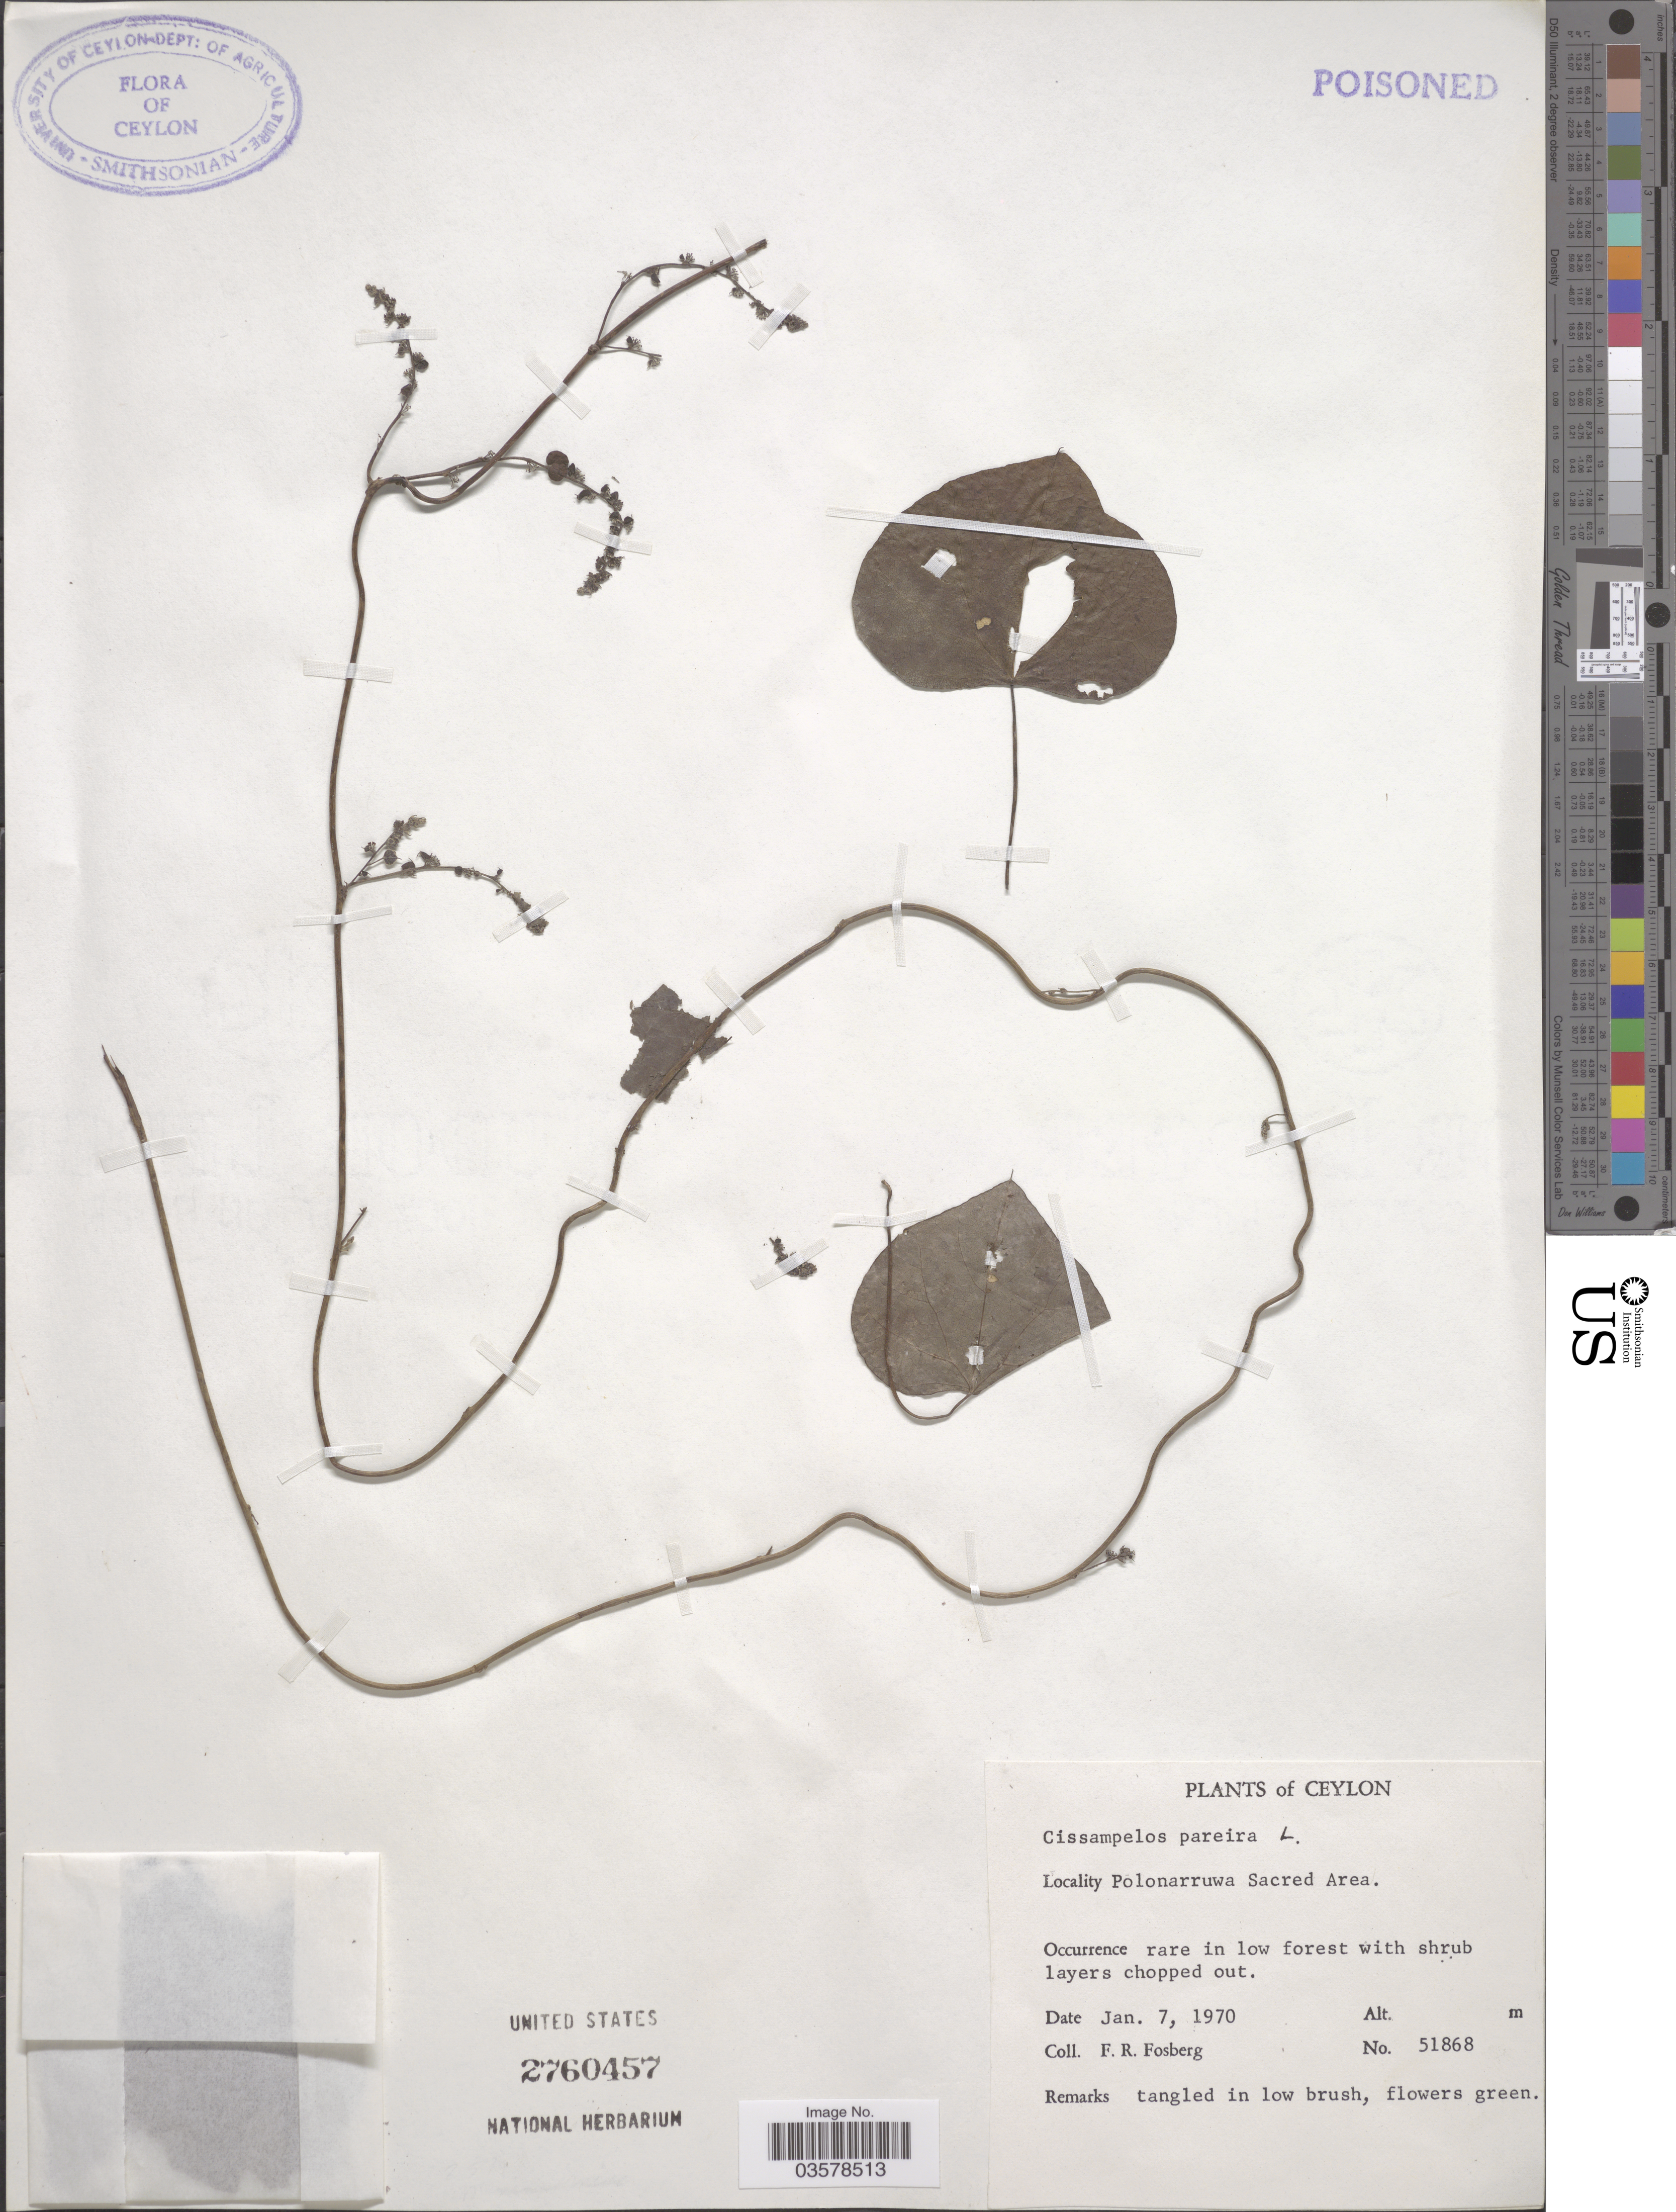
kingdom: Plantae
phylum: Tracheophyta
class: Magnoliopsida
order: Ranunculales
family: Menispermaceae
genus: Cissampelos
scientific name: Cissampelos pareira var. hirsuta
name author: (Buch.-Ham. ex DC.) Forman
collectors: F. R. Fosberg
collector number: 51868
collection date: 1970-01-07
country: Sri Lanka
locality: Ceylon. Polonarruwa Sacred Area.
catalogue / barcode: US 2760457